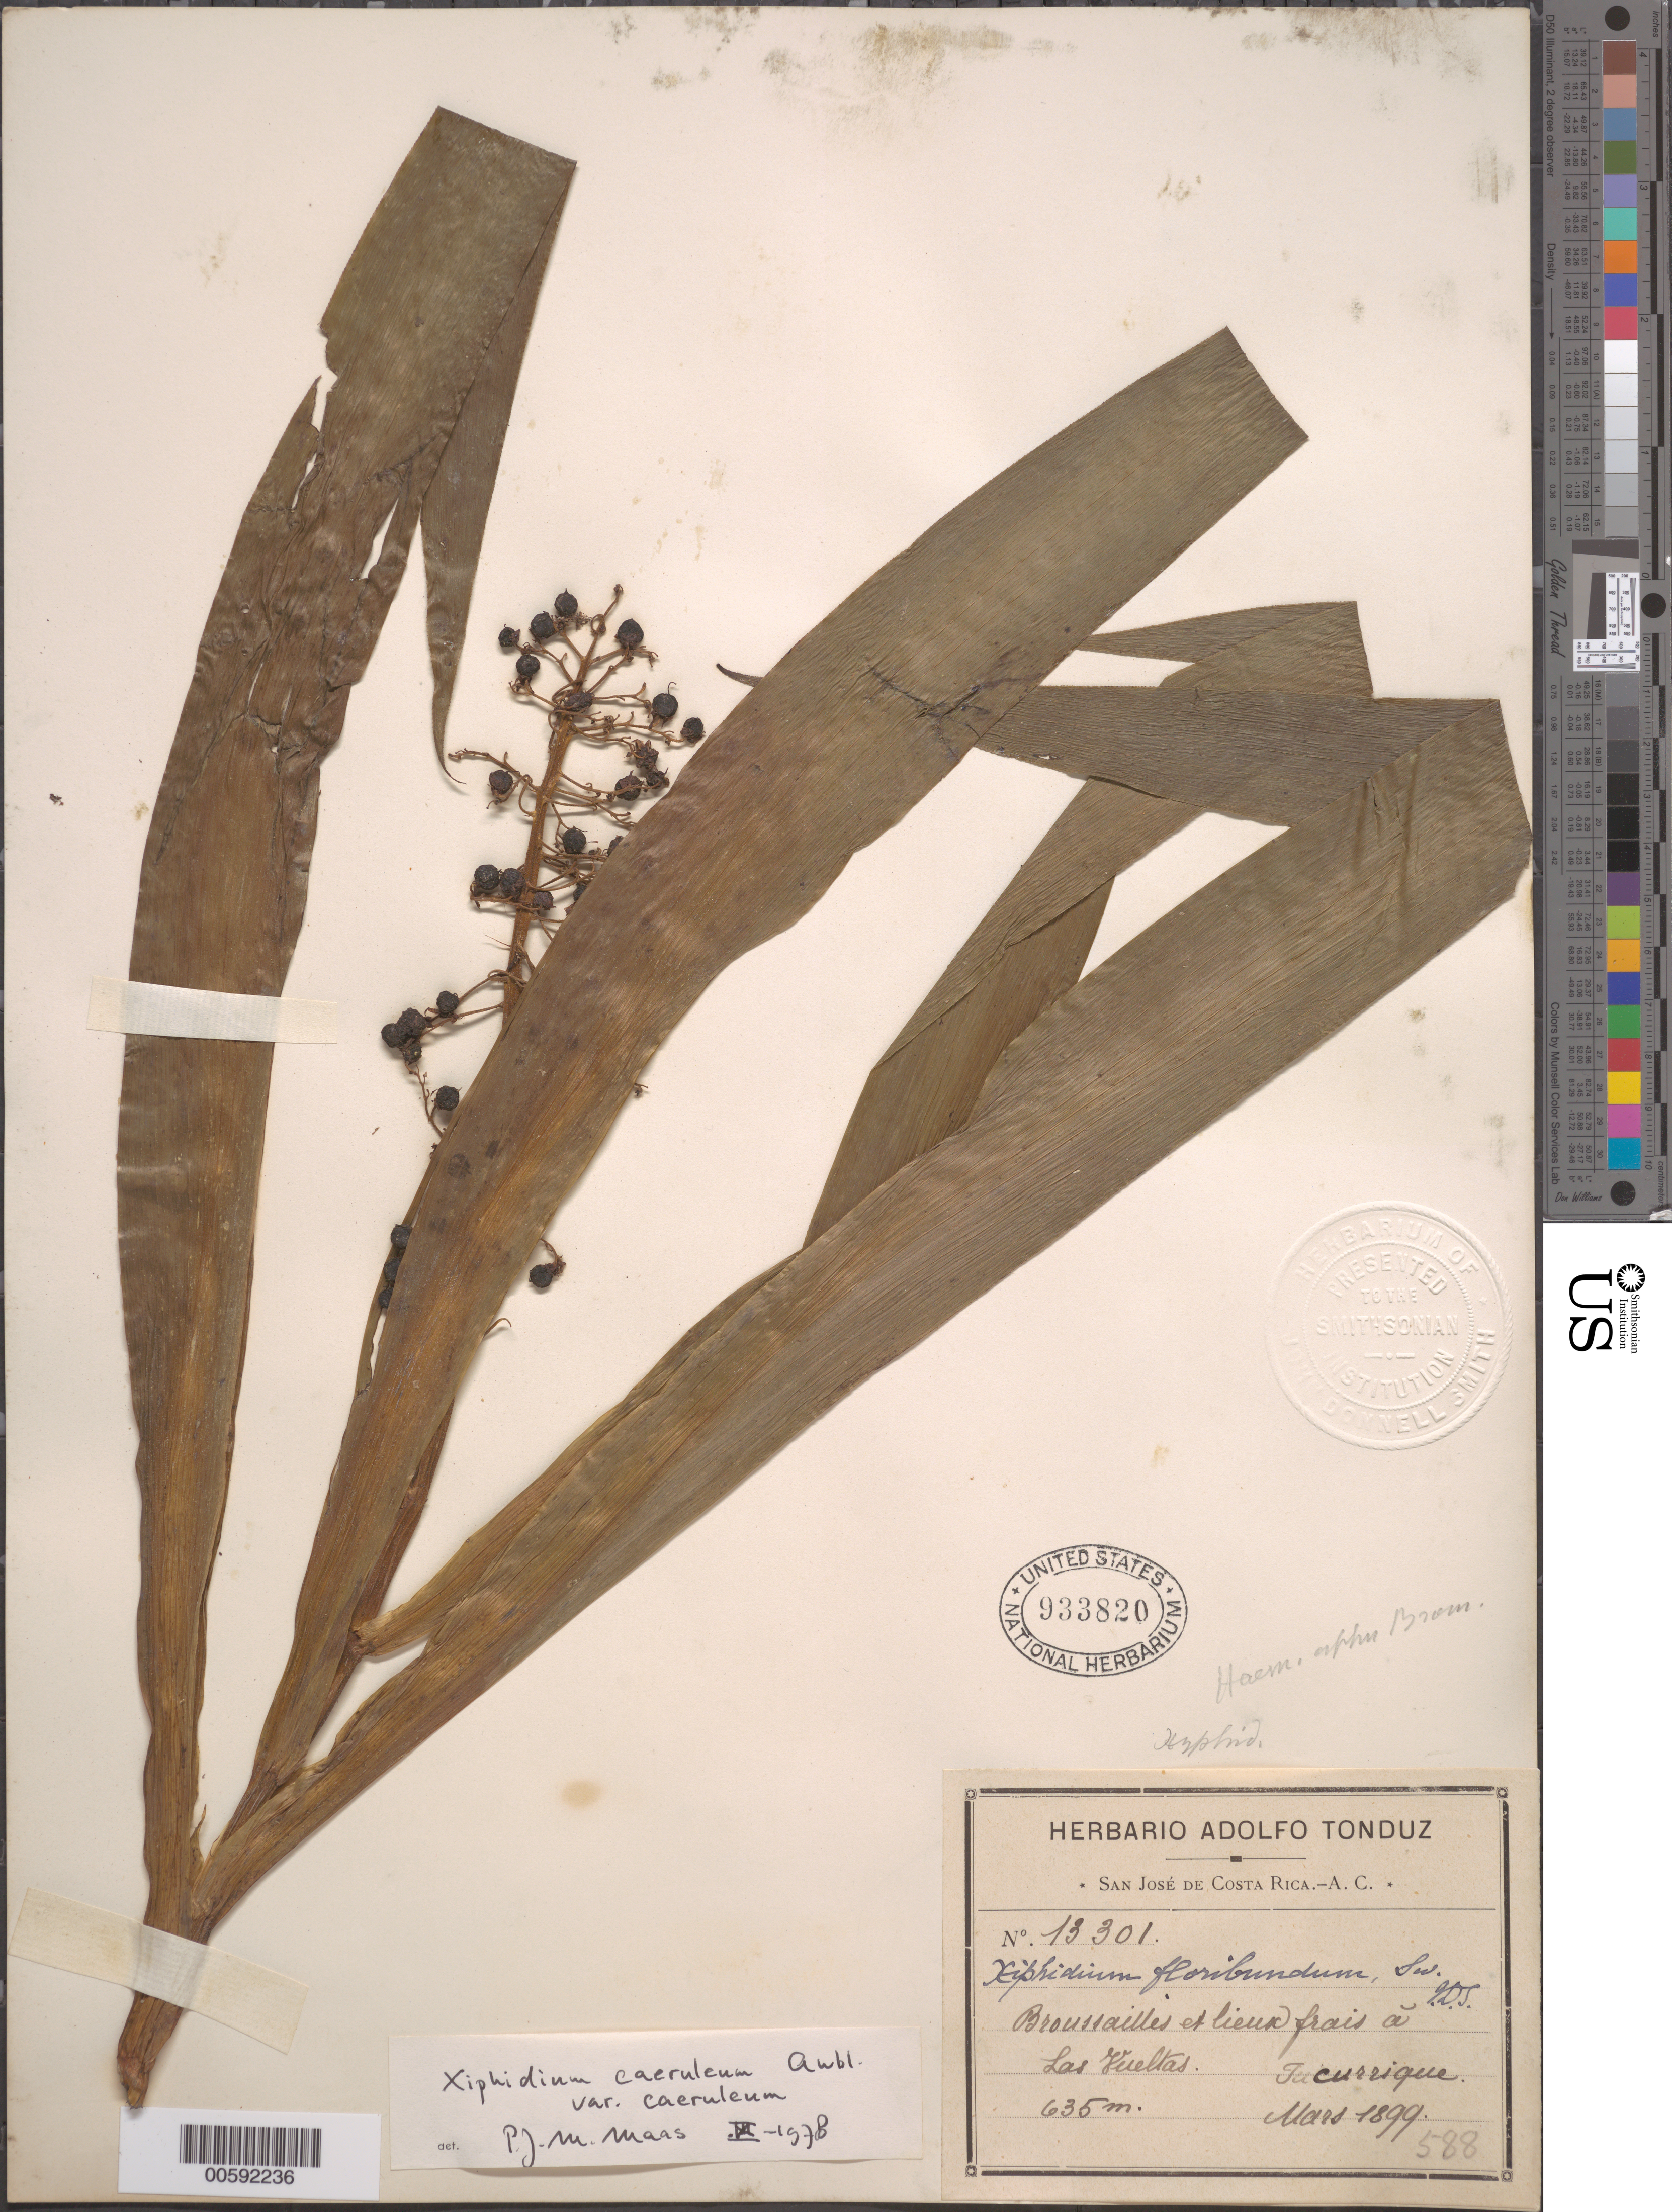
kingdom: Plantae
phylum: Tracheophyta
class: Liliopsida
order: Commelinales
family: Haemodoraceae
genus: Xiphidium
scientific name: Xiphidium caeruleum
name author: Aubl.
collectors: A. Tonduz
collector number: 13301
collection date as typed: Mar 1899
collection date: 1899-03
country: Costa Rica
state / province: San José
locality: Las Hueltas, Tacurrique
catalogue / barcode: US 933820